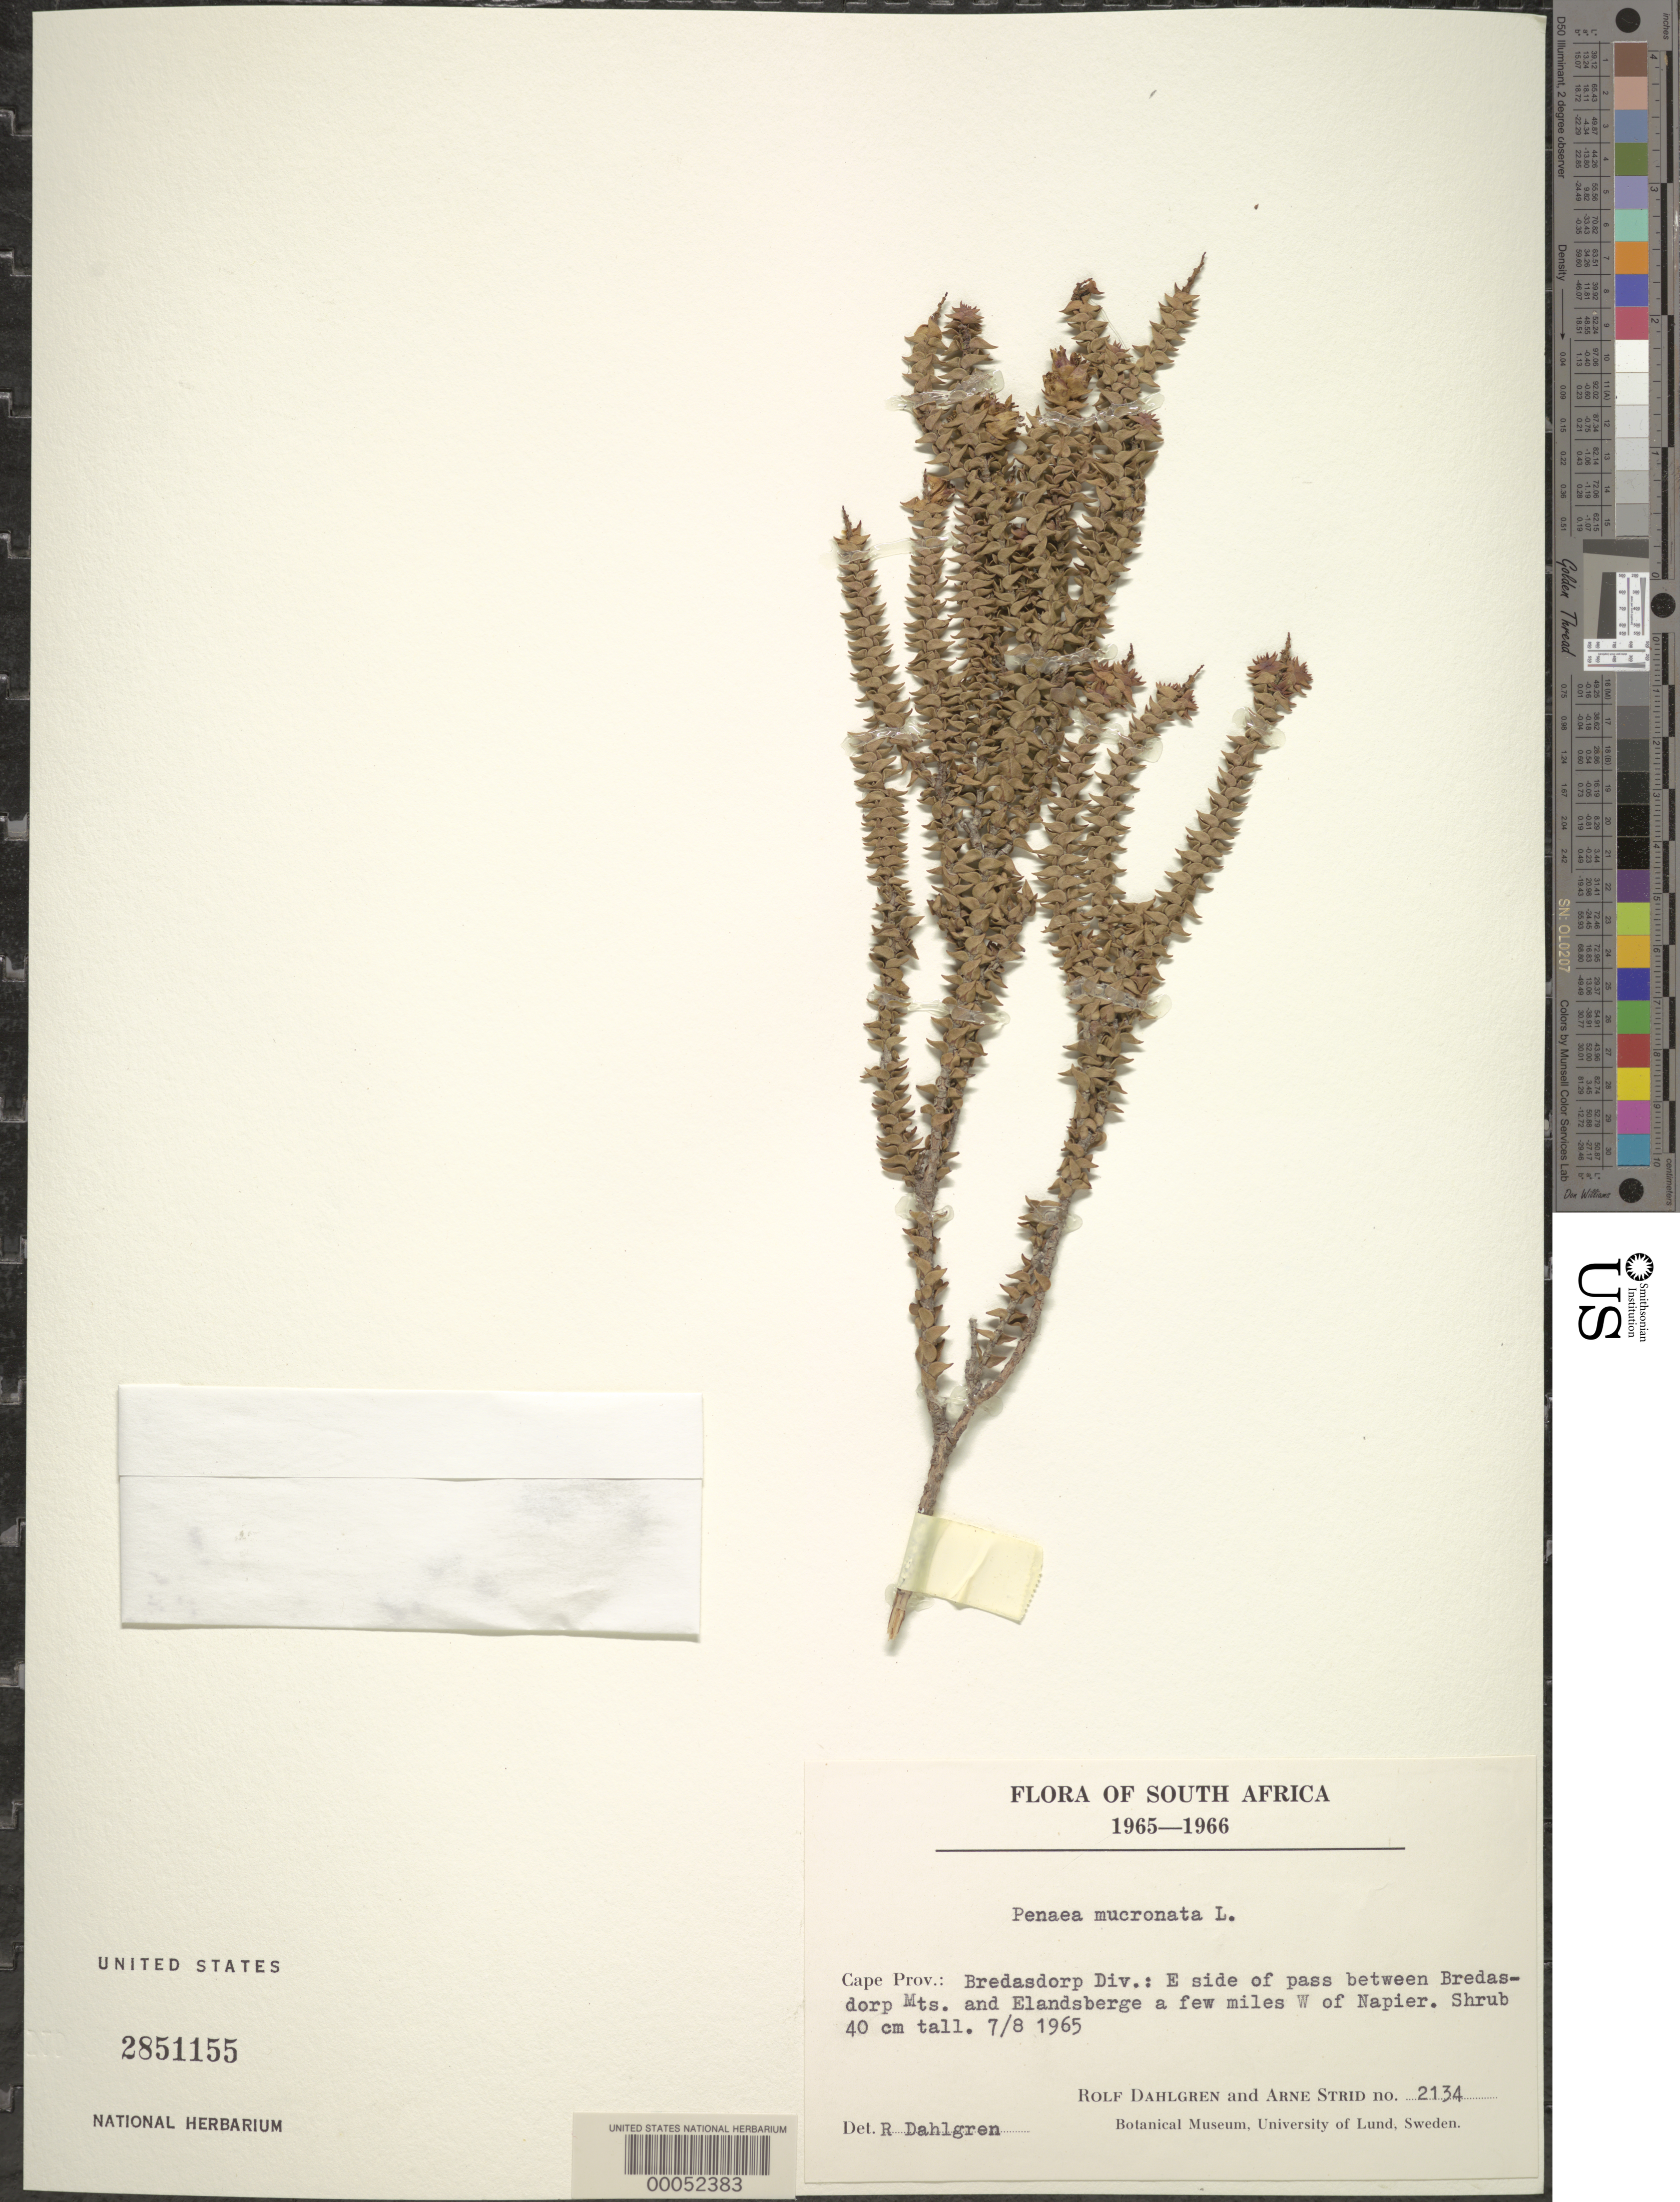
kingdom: Plantae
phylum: Tracheophyta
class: Magnoliopsida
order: Myrtales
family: Penaeaceae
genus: Penaea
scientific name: Penaea mucronata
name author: L.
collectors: R. Dahlgren & A. Strid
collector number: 2134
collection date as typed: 07 Aug 1965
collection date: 1965-08-07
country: South Africa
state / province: Western Cape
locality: E side of pass between bredasdorp mountains and elandsberge w of napier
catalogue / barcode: US 2851155